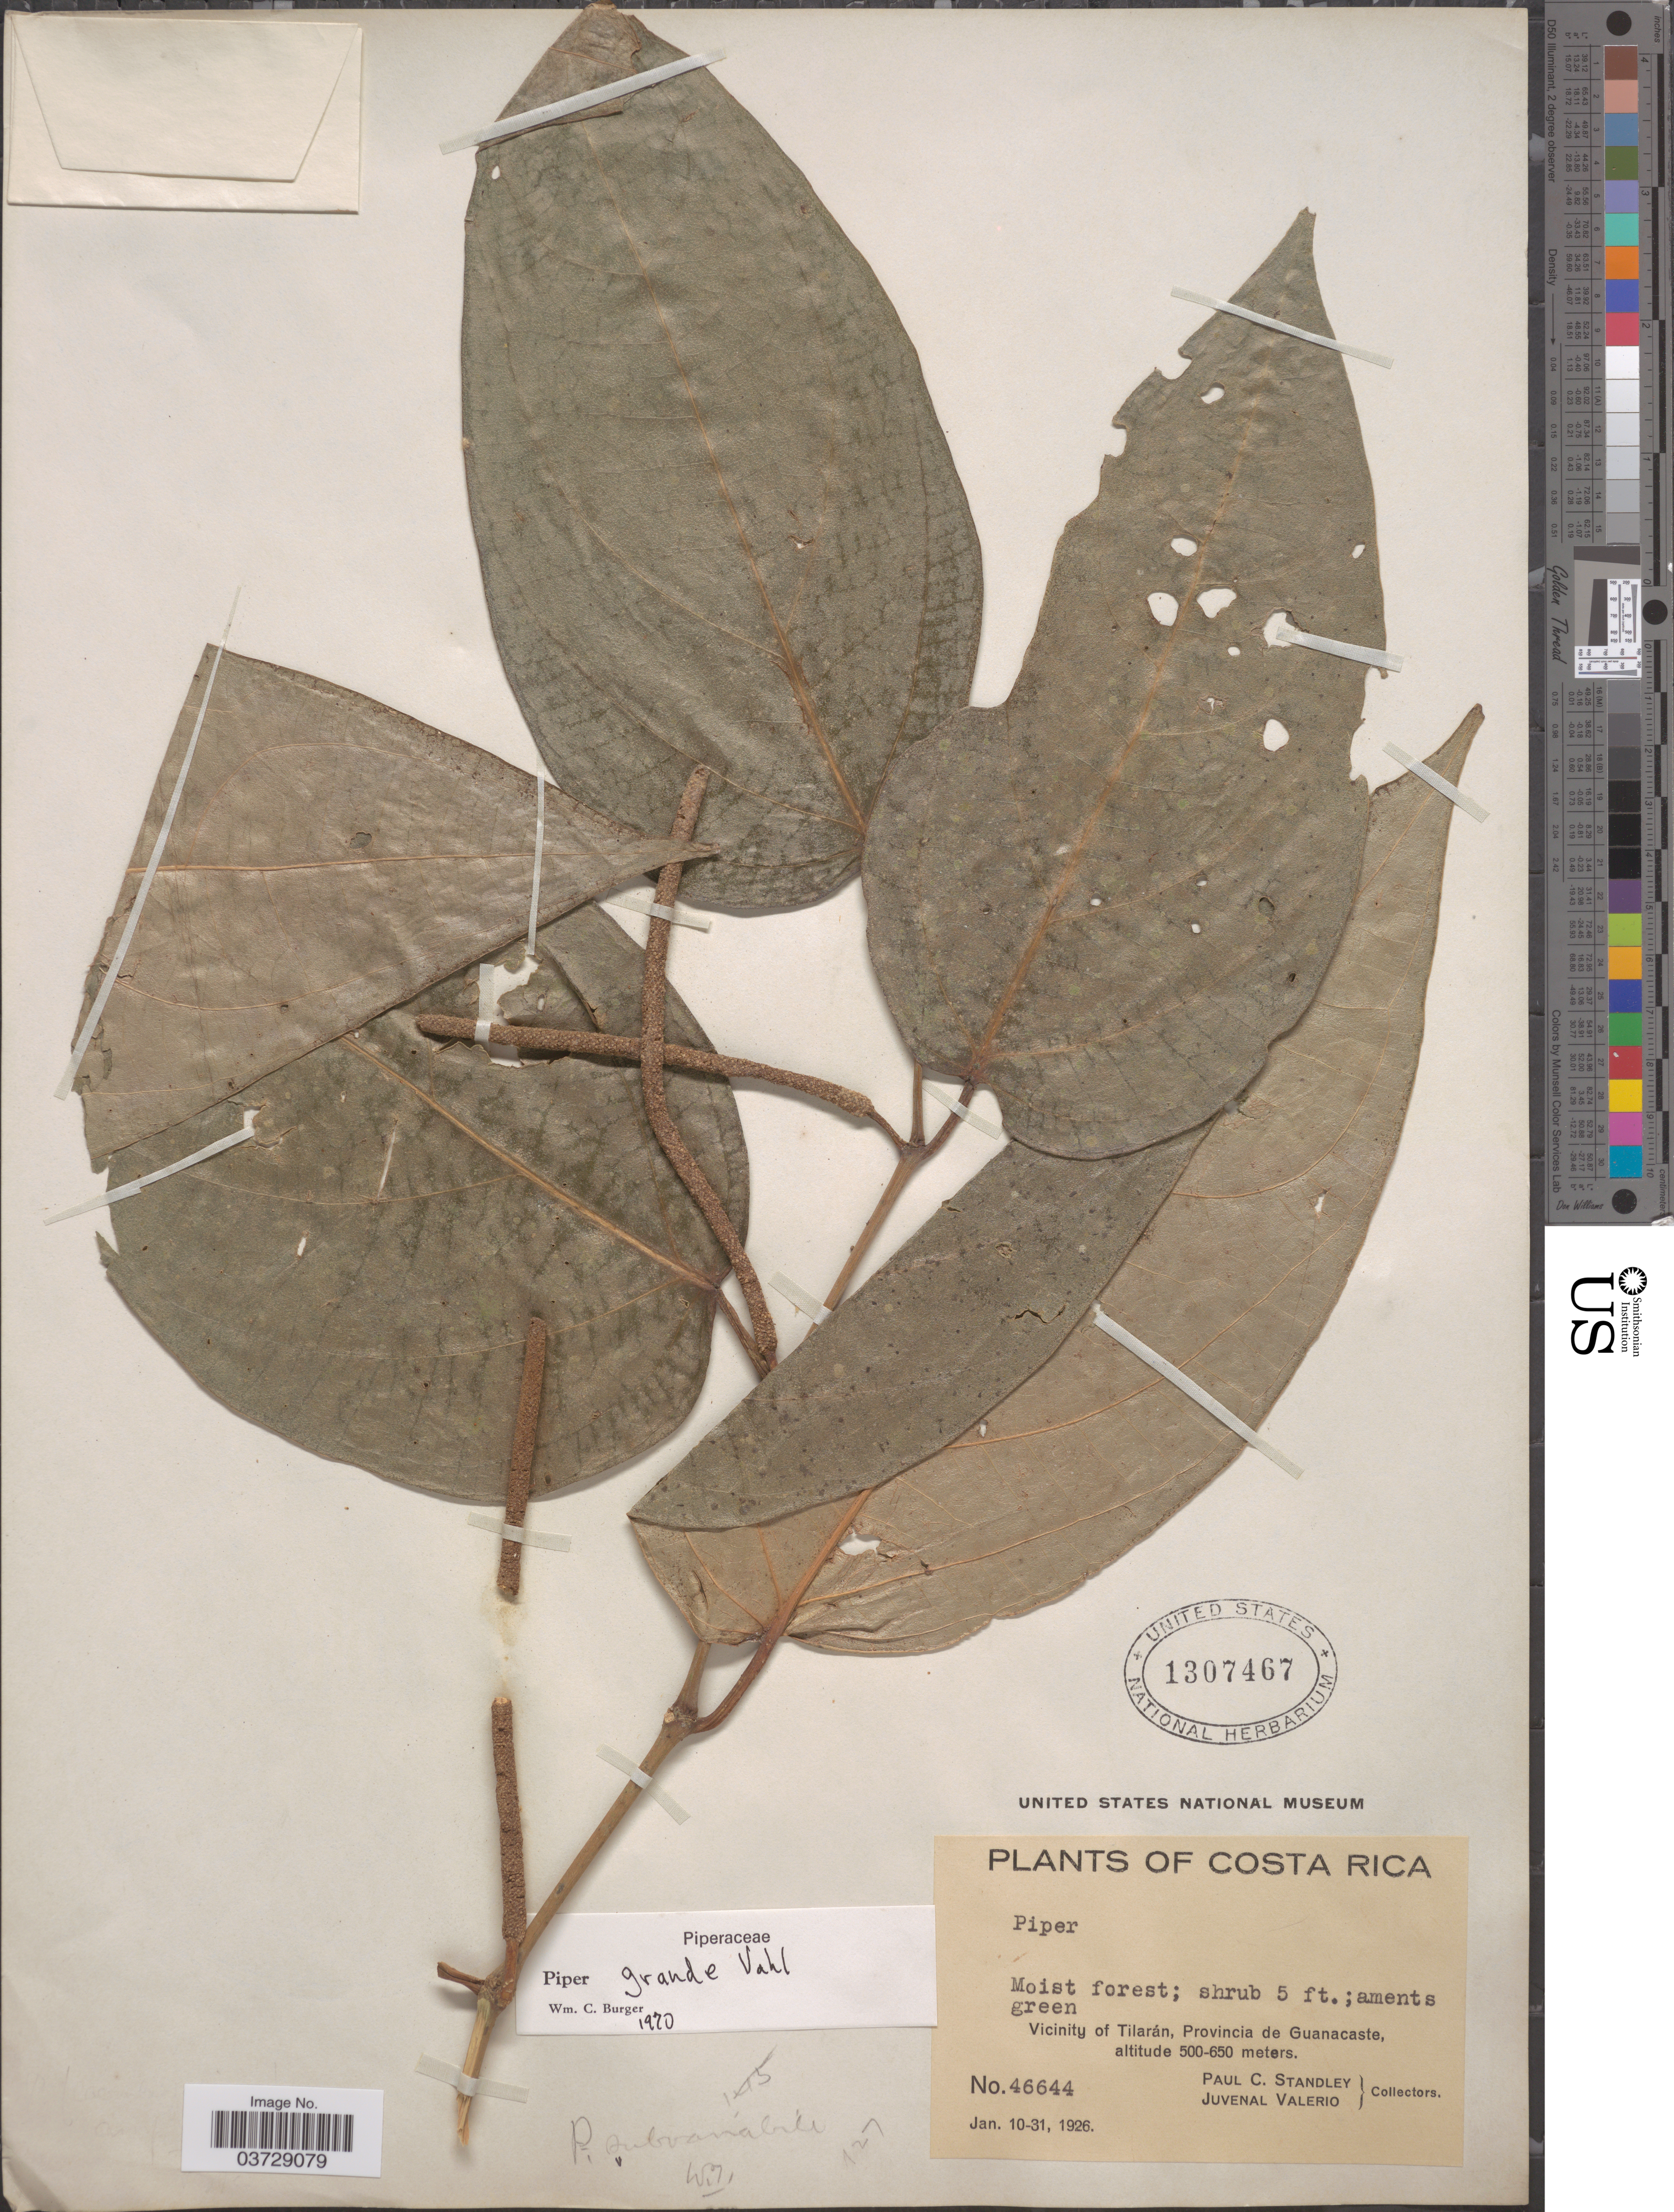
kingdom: Plantae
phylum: Tracheophyta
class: Magnoliopsida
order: Piperales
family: Piperaceae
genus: Piper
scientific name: Piper grande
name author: Vahl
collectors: P. C. Standley & J. Valerio R.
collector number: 46644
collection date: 1926-01-30/1926-01-31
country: Costa Rica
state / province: Guanacaste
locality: Vicinity of Tilarán.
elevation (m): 500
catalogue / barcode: US 1307467